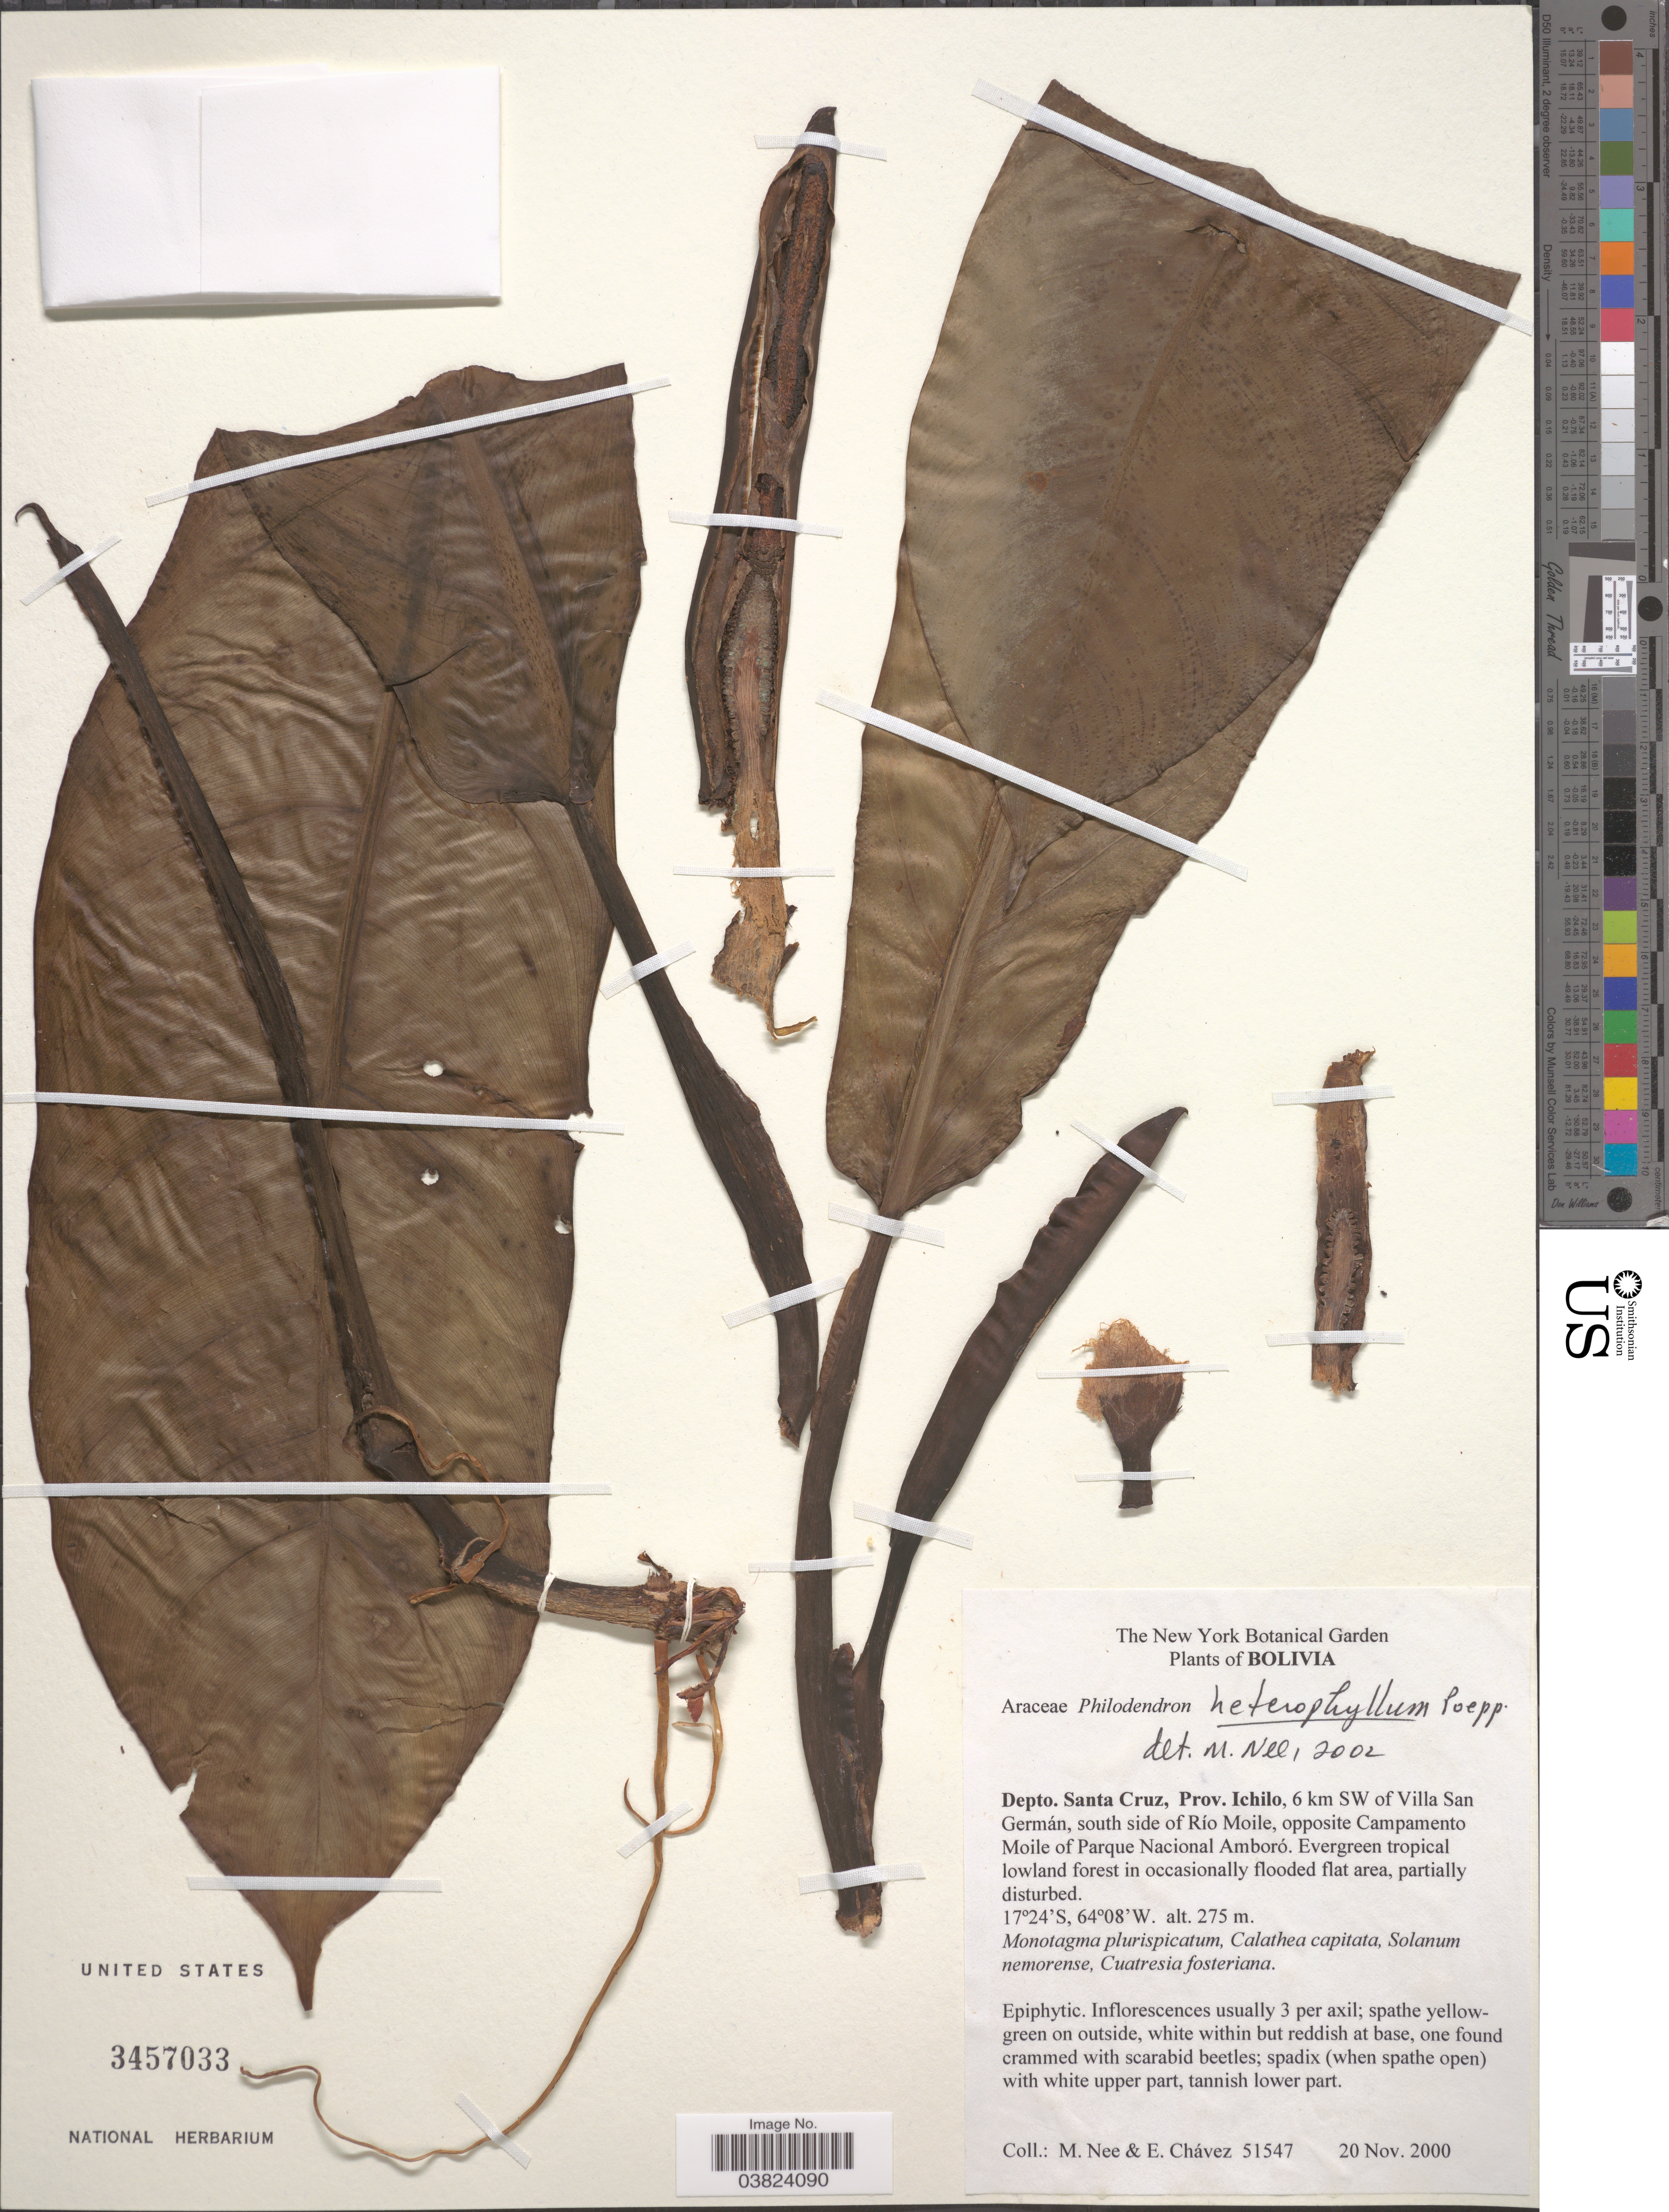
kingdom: Plantae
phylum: Tracheophyta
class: Liliopsida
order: Alismatales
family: Araceae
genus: Philodendron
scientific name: Philodendron heterophyllum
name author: Poepp.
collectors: M. Nee & E. Chávez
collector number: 51547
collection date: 2000-11-20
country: Bolivia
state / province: Santa Cruz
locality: Depto. Santa Cruz, Prov. Ichilo, 6 km SW of Villa San Germán, south side of Río Moile, opposite Campamento Moile of Parque Nacional Amboró.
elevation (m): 275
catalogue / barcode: US 3457033